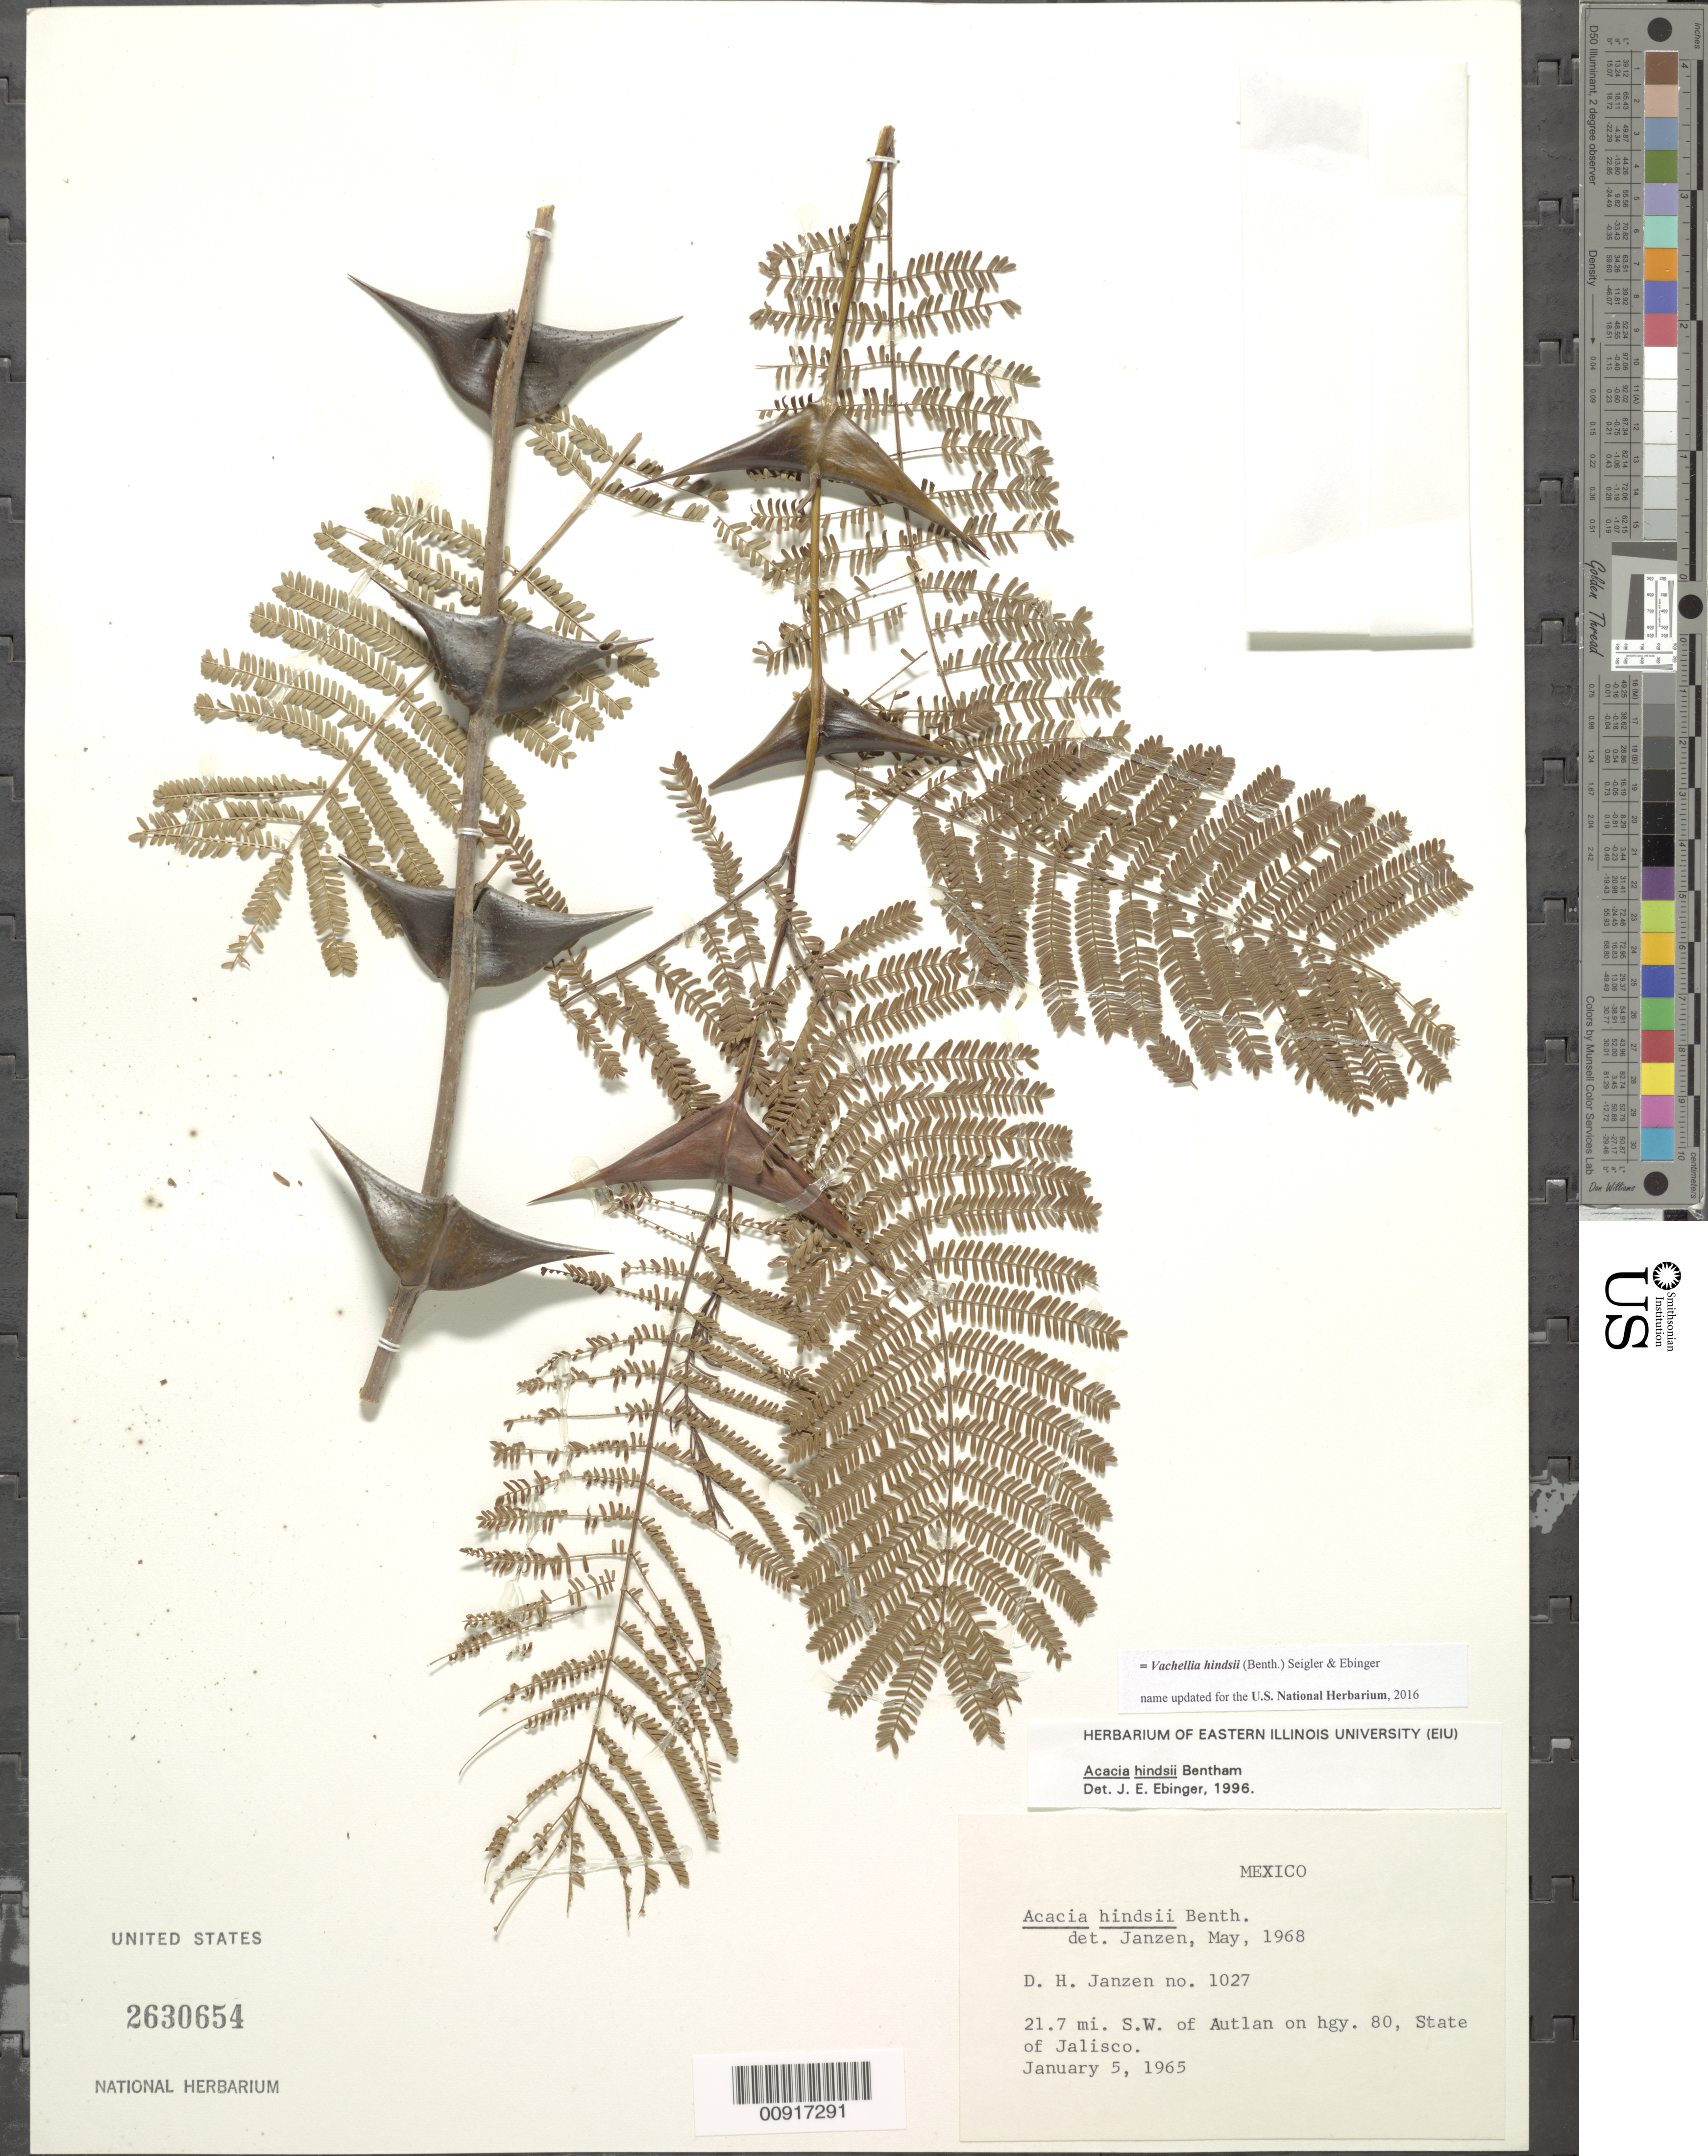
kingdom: Plantae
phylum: Tracheophyta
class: Magnoliopsida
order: Fabales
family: Fabaceae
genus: Vachellia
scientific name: Vachellia hindsii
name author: (Benth.) Seigler & Ebinger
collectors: D. Janzen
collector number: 1027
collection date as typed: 05 Jan 1965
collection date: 1965-01-05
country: Mexico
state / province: Jalisco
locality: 21.7 mi. SW of Autlan on hwy. 80, State of Jalisco.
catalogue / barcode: US 2630654